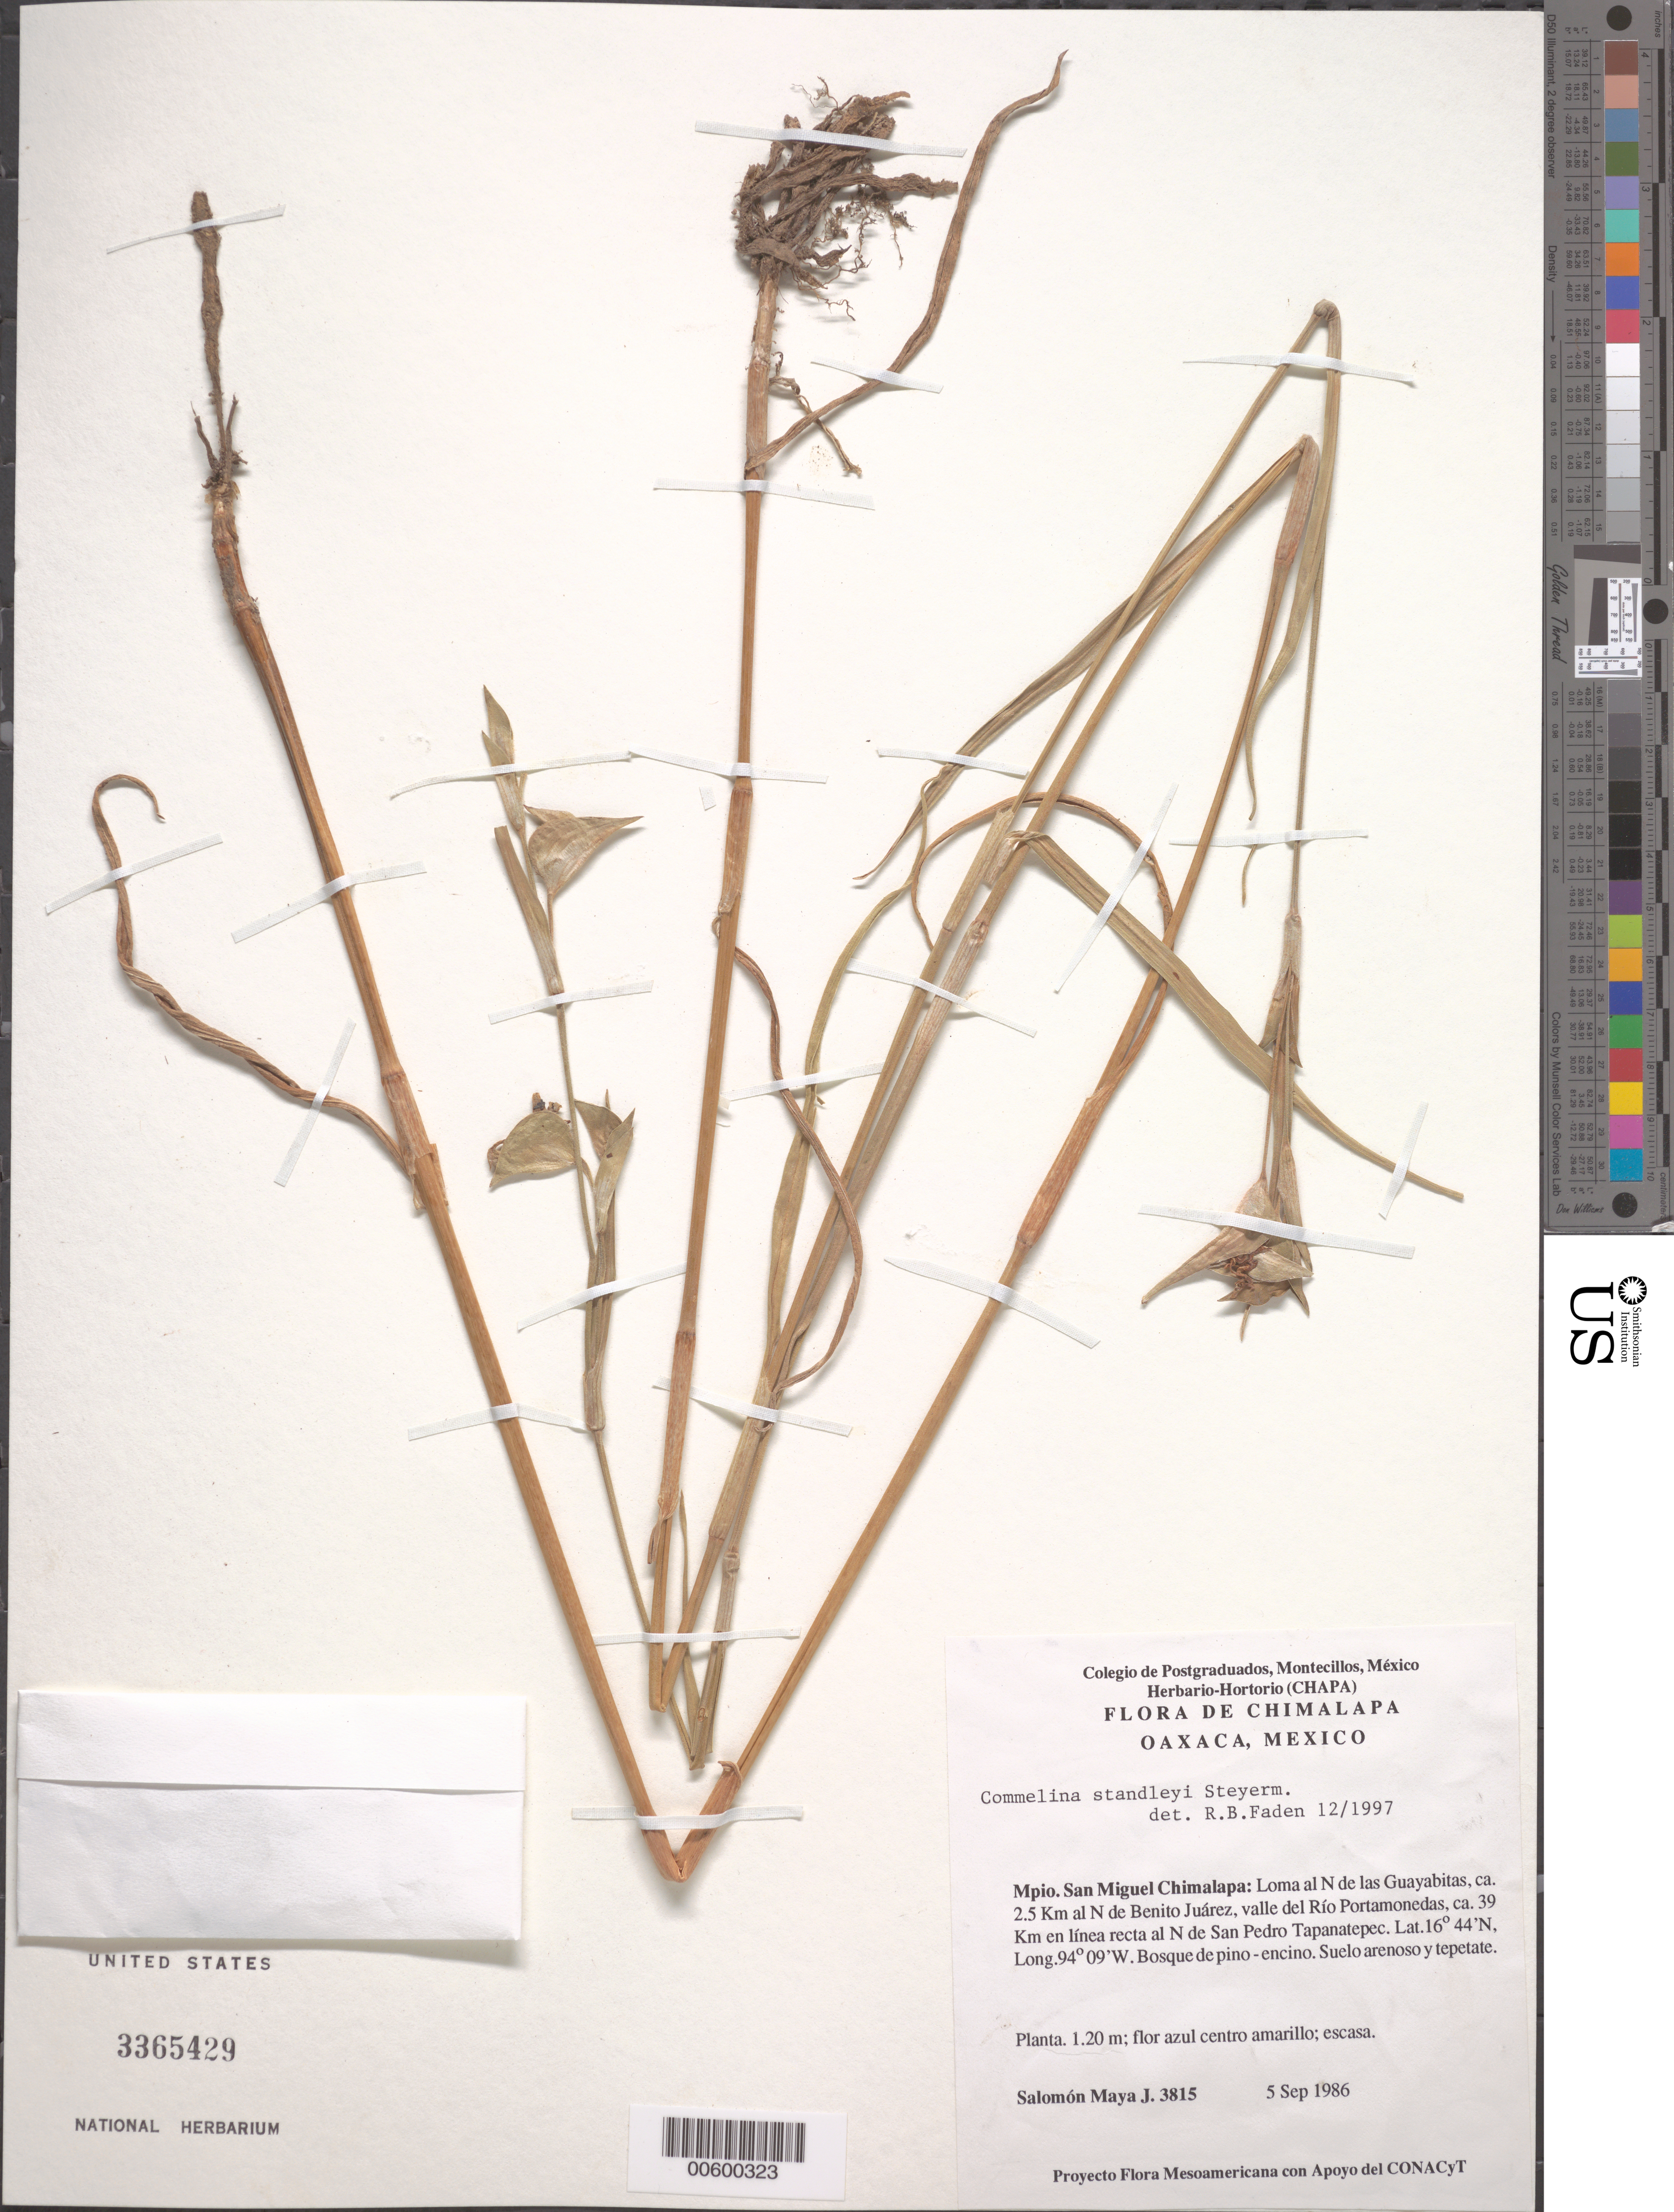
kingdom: Plantae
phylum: Tracheophyta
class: Liliopsida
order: Commelinales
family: Commelinaceae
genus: Commelina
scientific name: Commelina standleyi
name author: Steyerm.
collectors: S. Maya J.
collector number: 3815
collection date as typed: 05 Sep 1986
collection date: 1986-09-05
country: Mexico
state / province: Oaxaca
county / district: San Miguel Chimalapa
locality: San miguel chimalapa, loma al n de las guayabitas, n de benito juarez, valle del rio portamonedas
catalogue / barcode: US 3365429